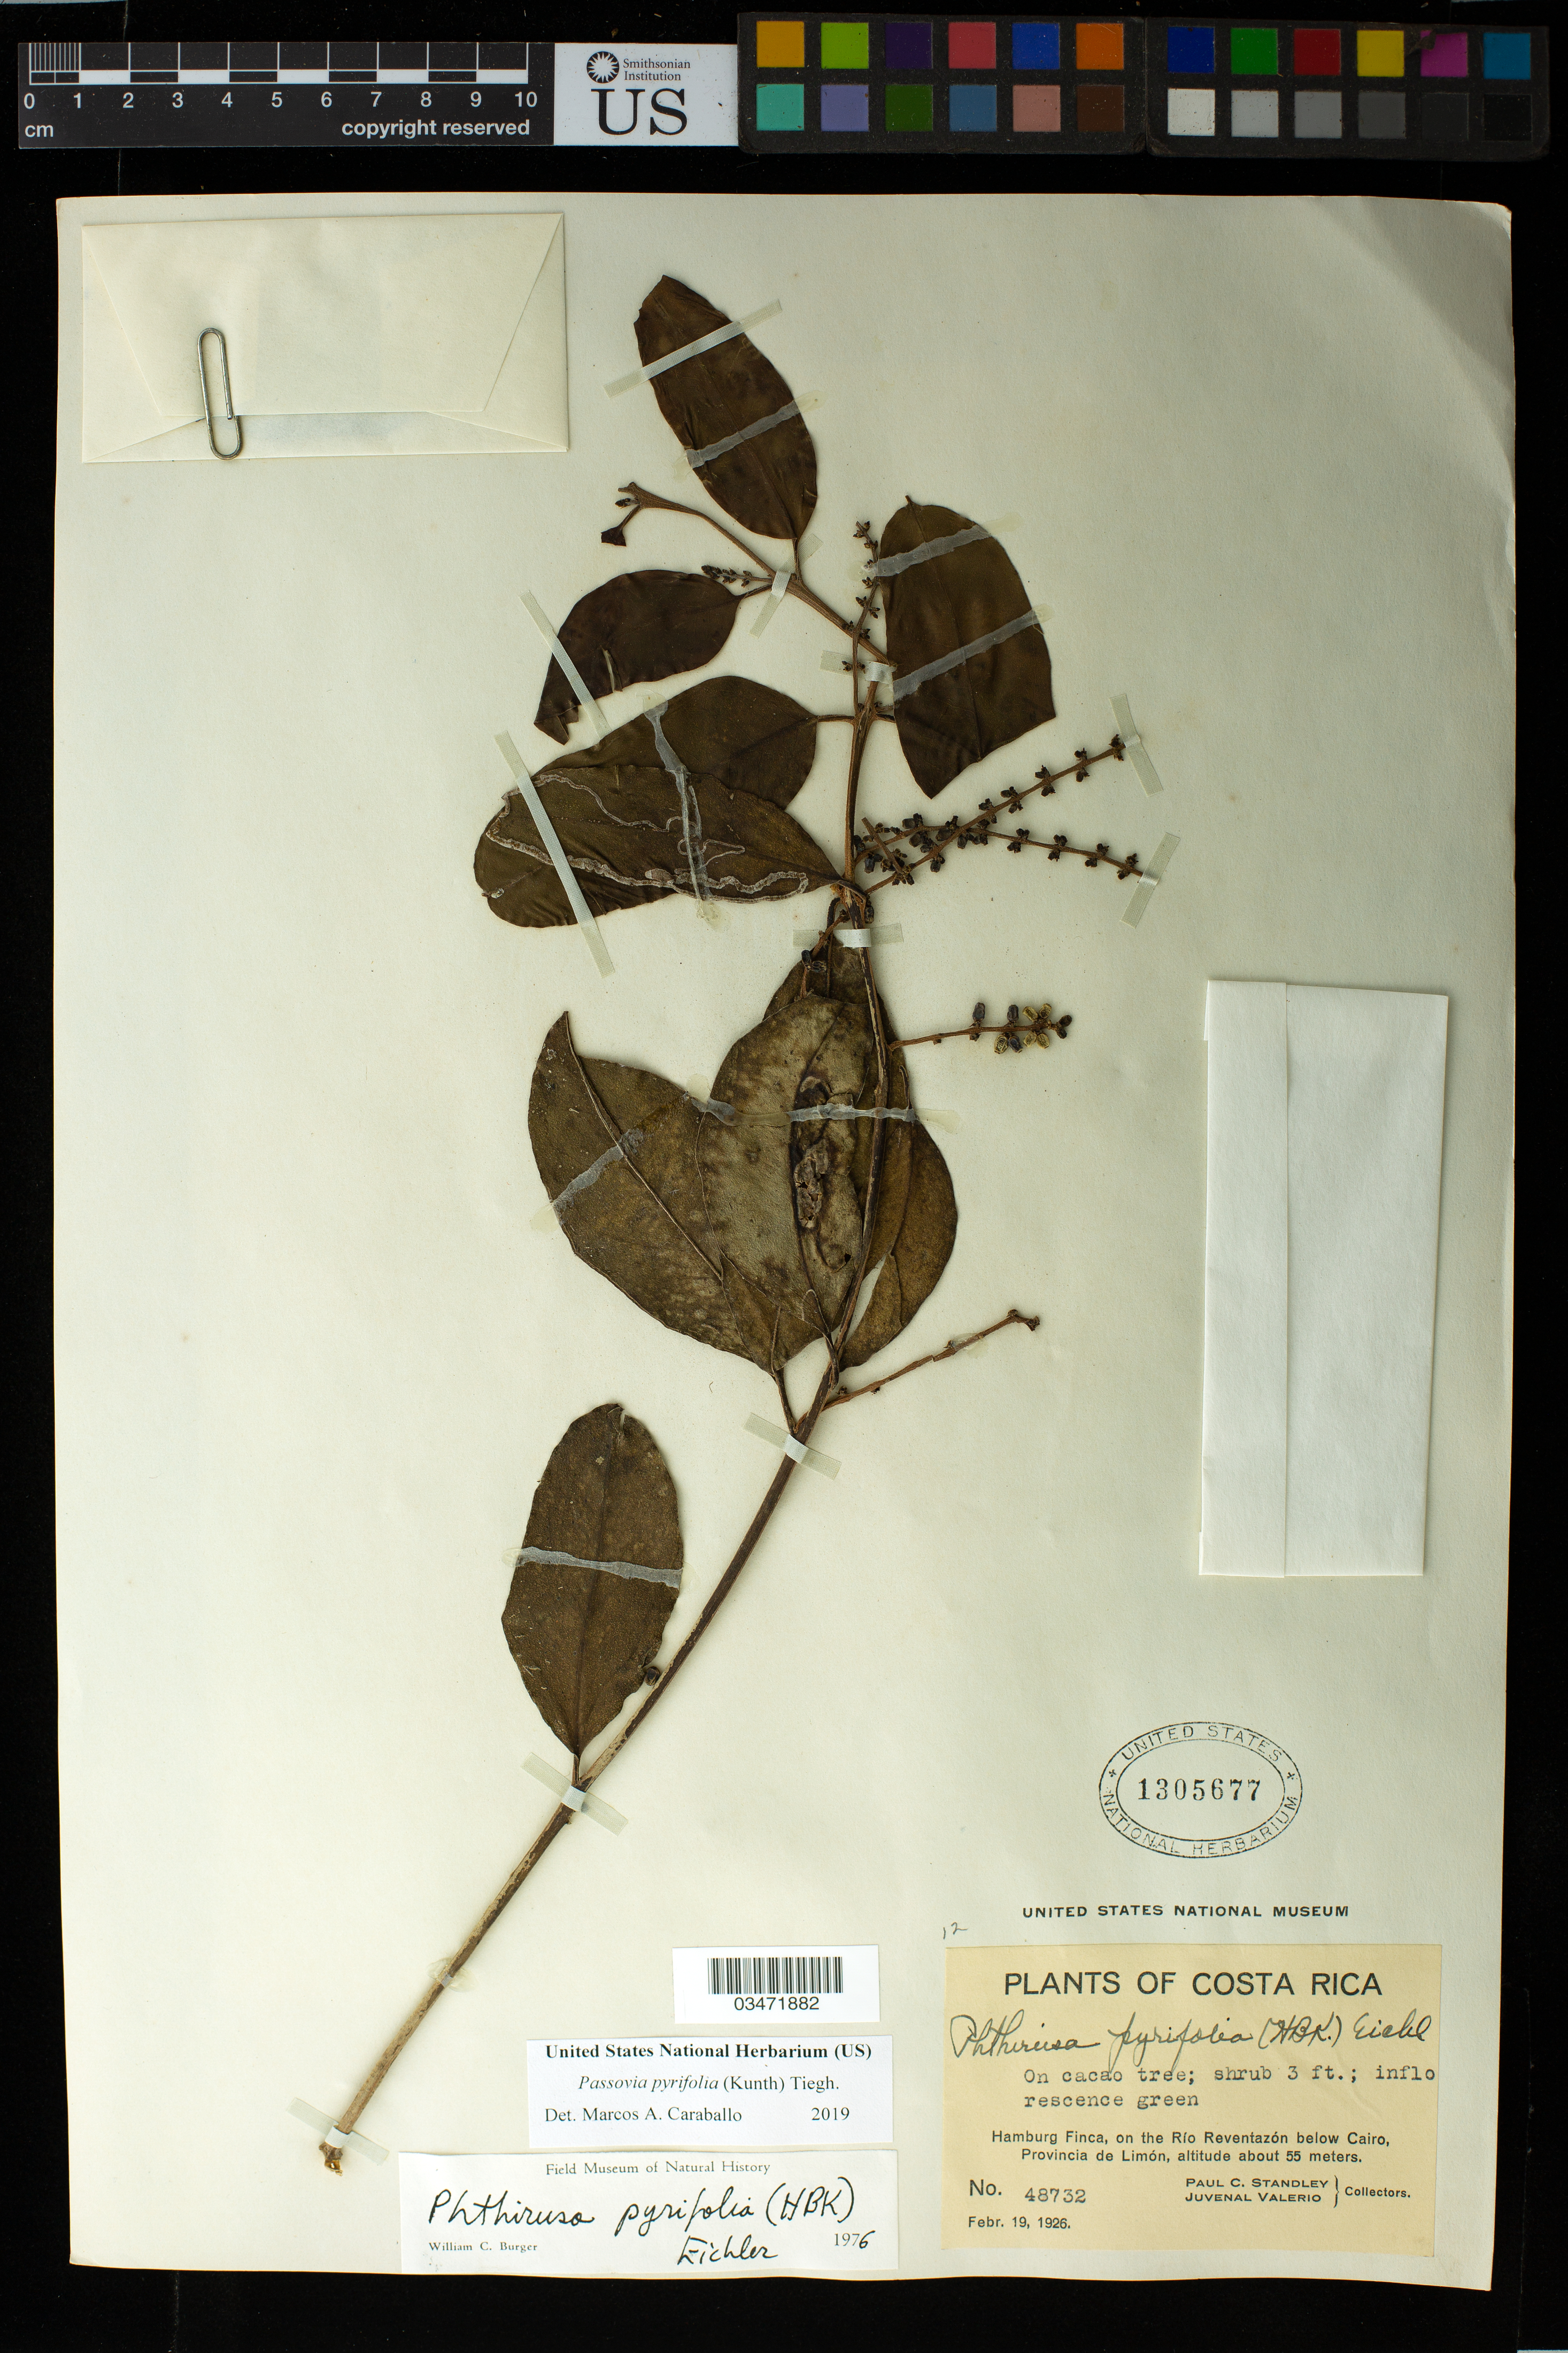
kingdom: Plantae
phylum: Tracheophyta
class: Magnoliopsida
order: Santalales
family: Loranthaceae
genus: Passovia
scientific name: Passovia pyrifolia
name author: (Kunth) Tiegh.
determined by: Caraballo-Ortiz, Marcos A., (MISS), University of Mississippi (UNITED STATES)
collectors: P. C. Standley & J. Valerio R.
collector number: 48732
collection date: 1926-02-19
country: Costa Rica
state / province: Limón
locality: Hamburg Finca, in the Río Reventazón below Cairo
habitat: On cacao tree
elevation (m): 55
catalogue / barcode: US 1305677